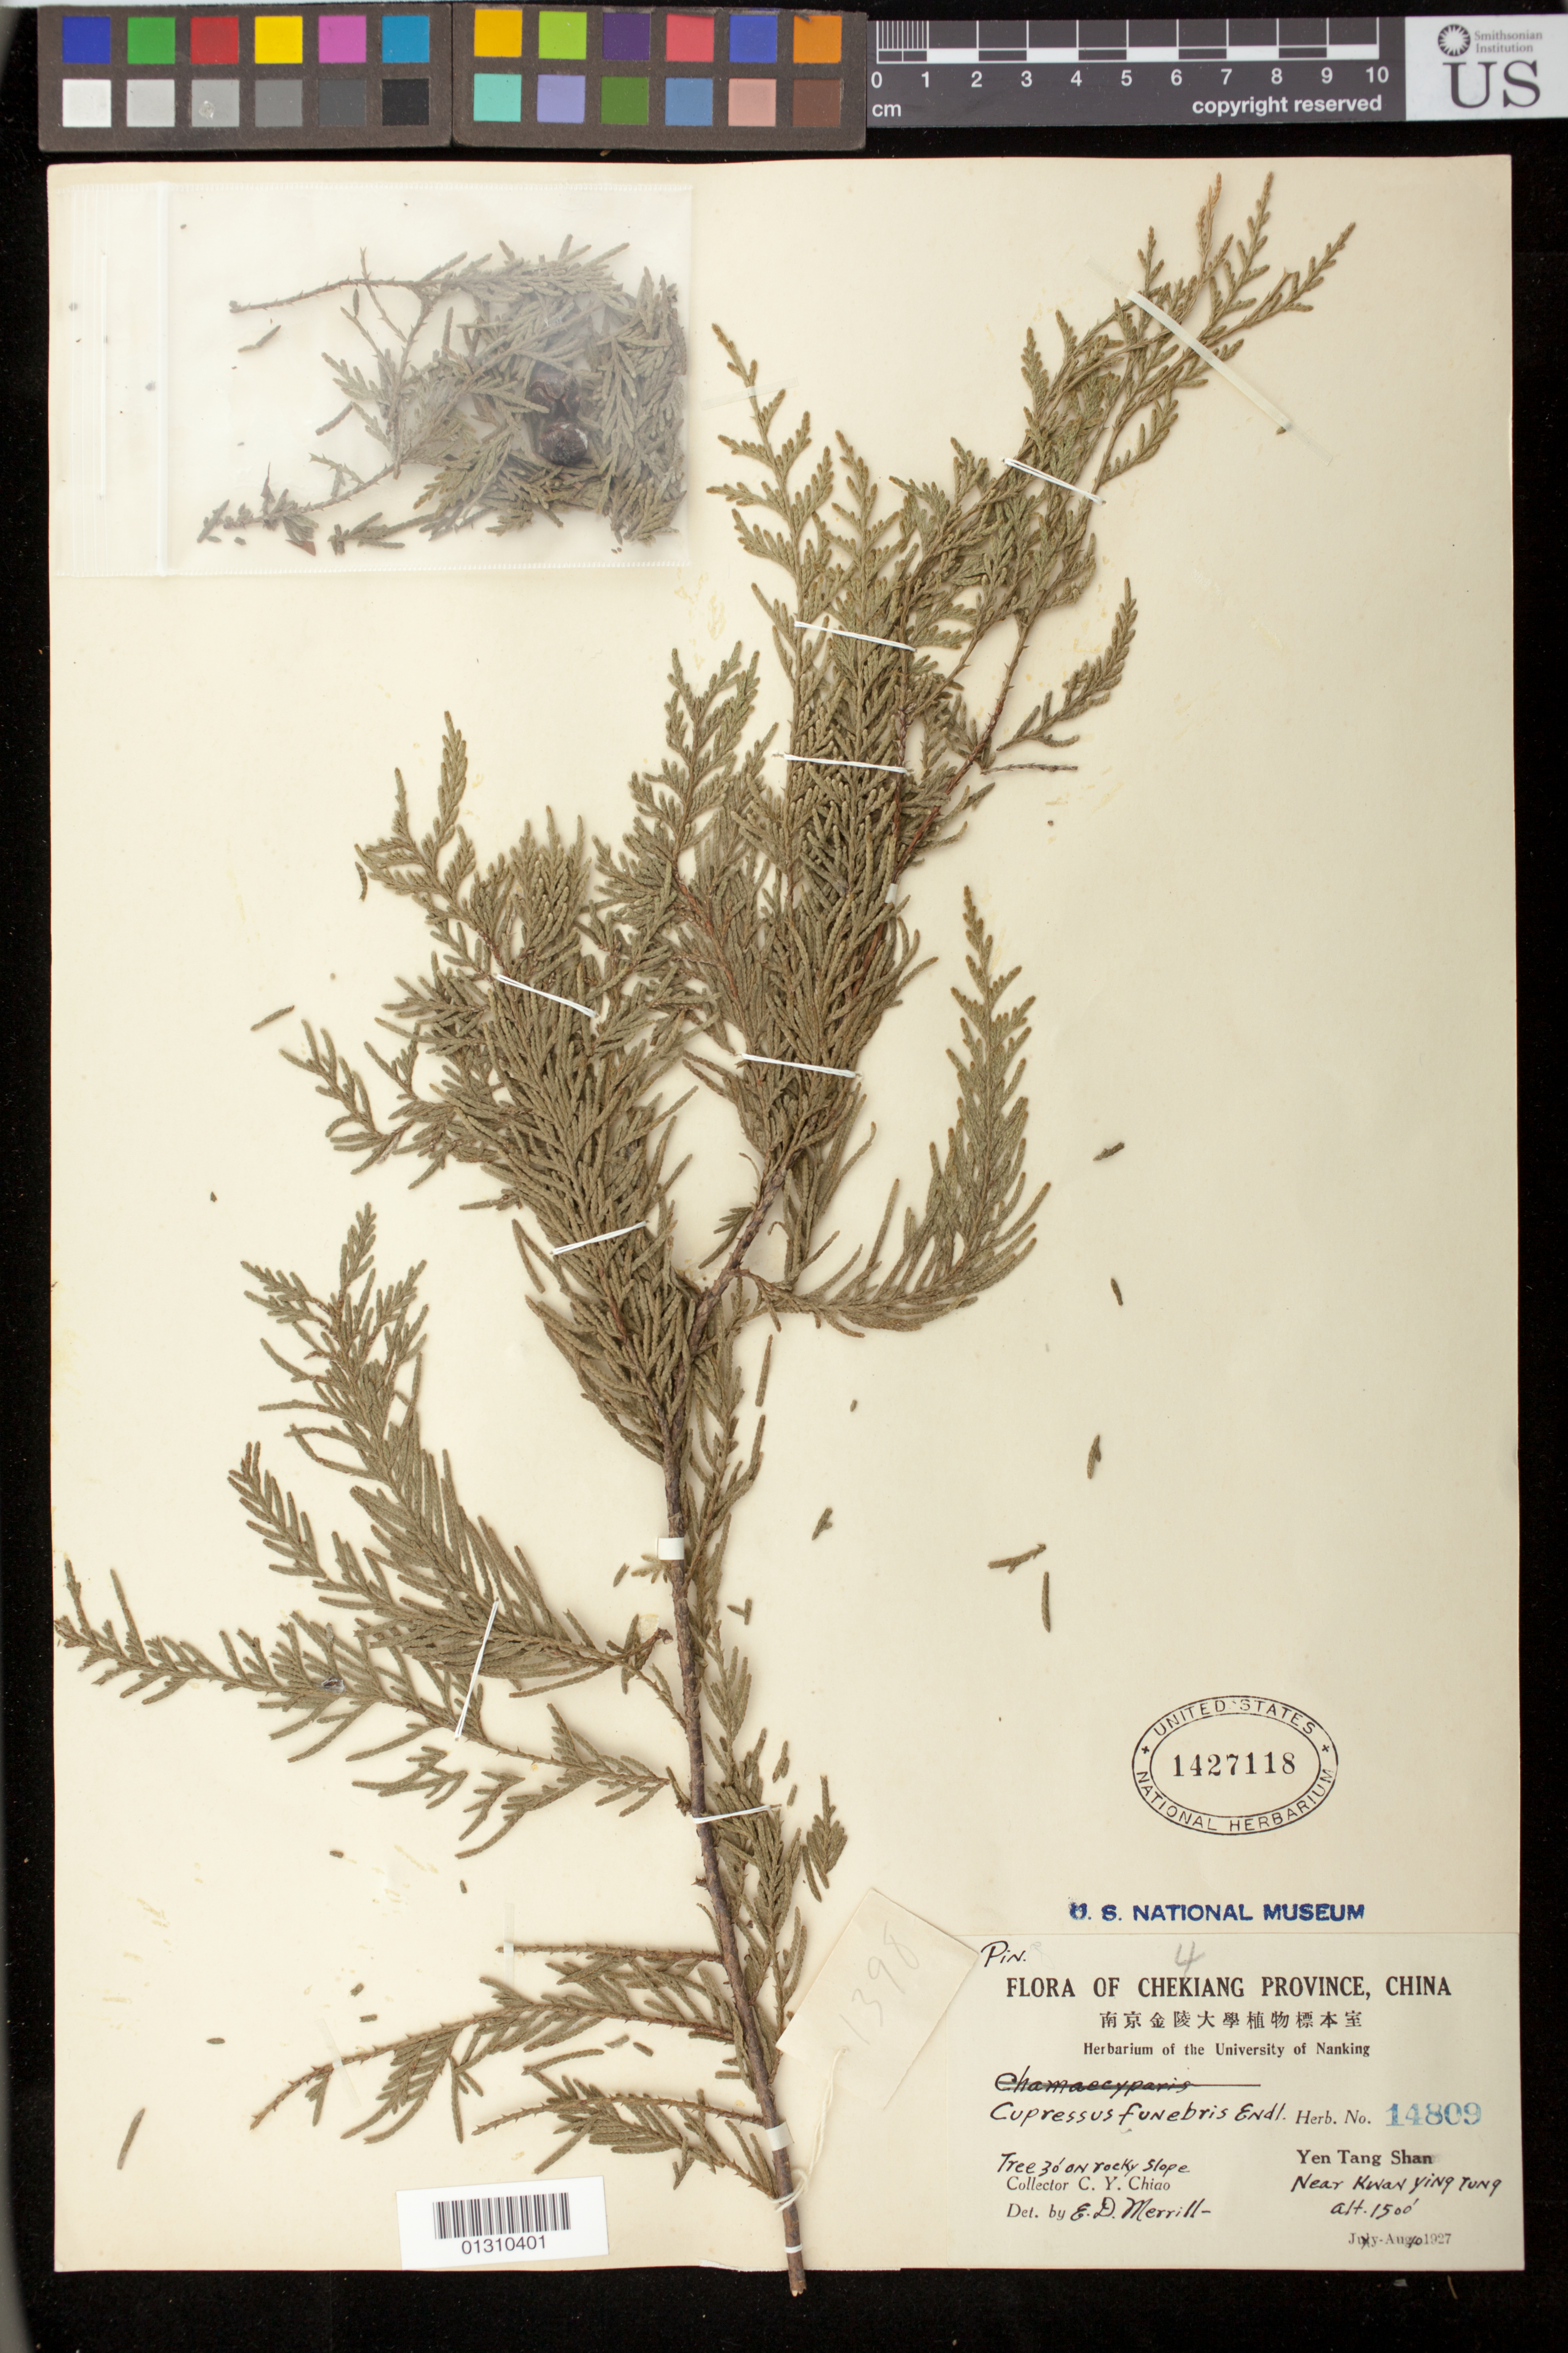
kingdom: Plantae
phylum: Tracheophyta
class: Pinopsida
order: Pinales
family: Cupressaceae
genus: Cupressus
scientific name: Cupressus funebris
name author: Endl.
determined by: Merrill, Elmer D.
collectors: C. Y. Chiao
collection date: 1927-08-10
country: China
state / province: Zhejiang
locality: Chekiang, Yen Tang Shan, Near Kwan Ying Tung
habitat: rocky slope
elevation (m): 457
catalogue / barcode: US 1427118